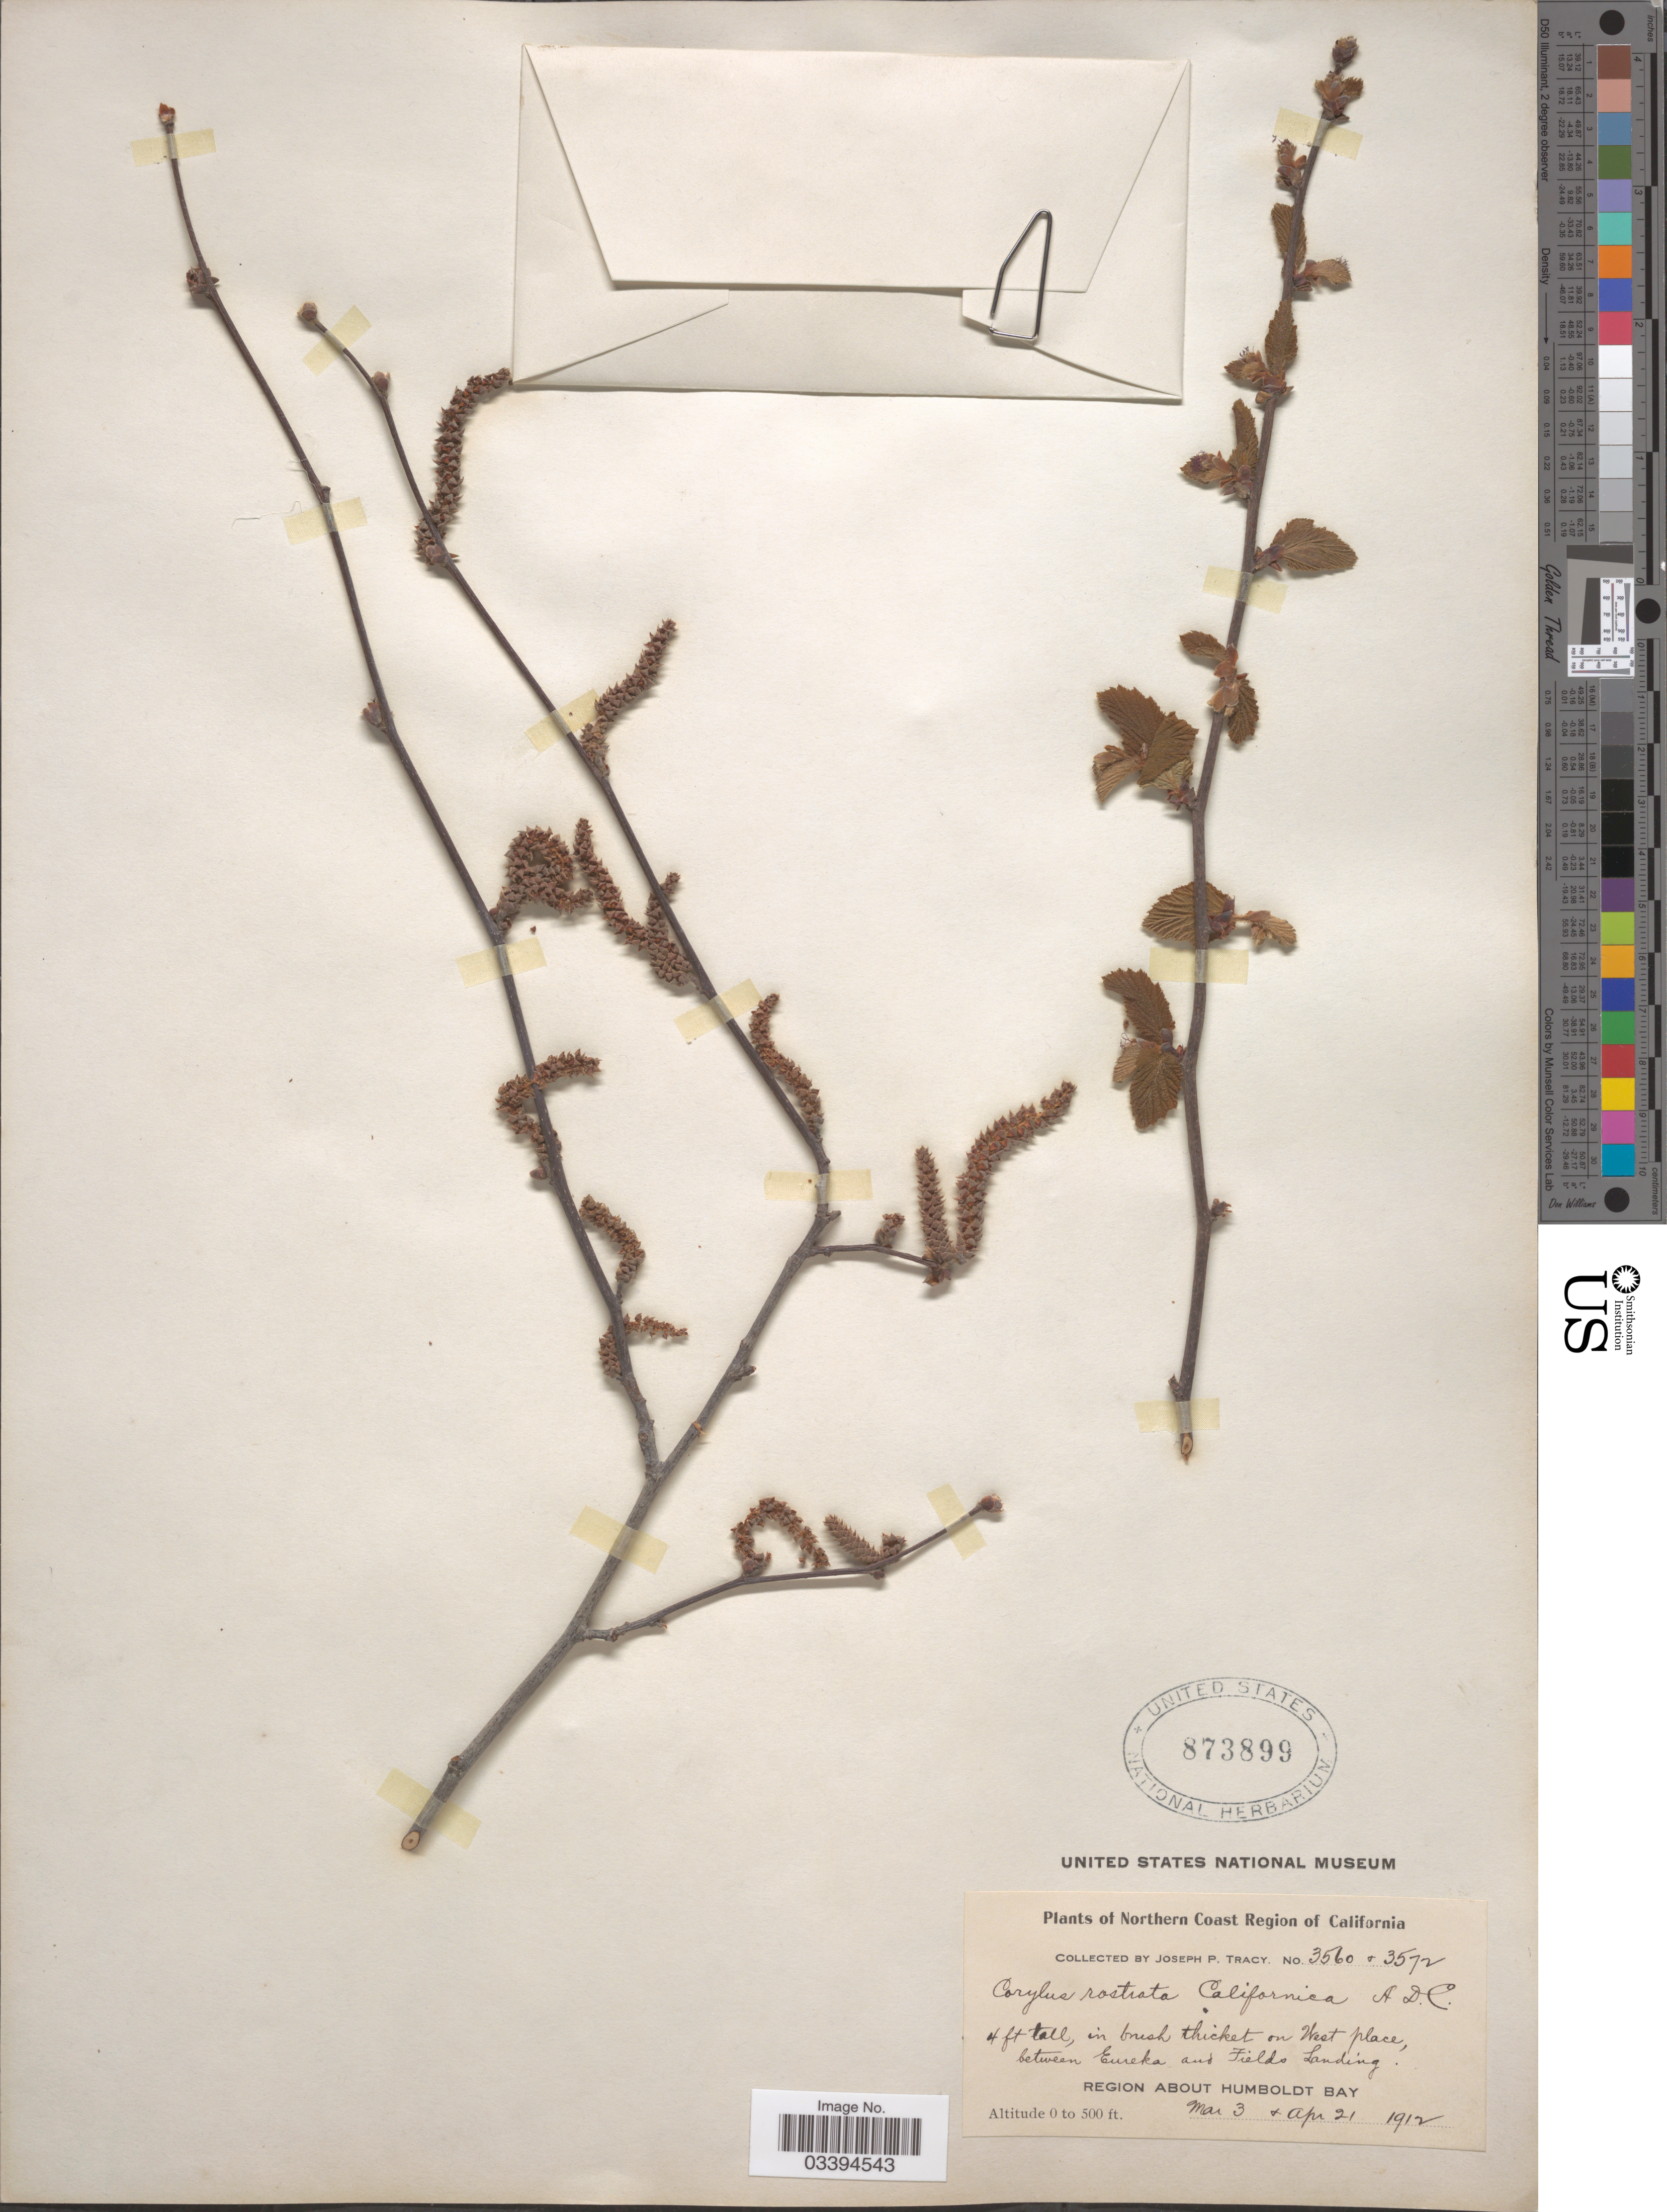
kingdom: Plantae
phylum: Tracheophyta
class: Magnoliopsida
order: Fagales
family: Betulaceae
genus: Corylus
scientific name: Corylus cornuta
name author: Marshall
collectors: J. Tracy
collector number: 3560/3572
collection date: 1912-03-03/1912-04-21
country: United States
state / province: California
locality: Northern Coast Region of California, on West place, between Eureka and Fields Landing. Region about Humboldt Bay.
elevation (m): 0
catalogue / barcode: US 873899